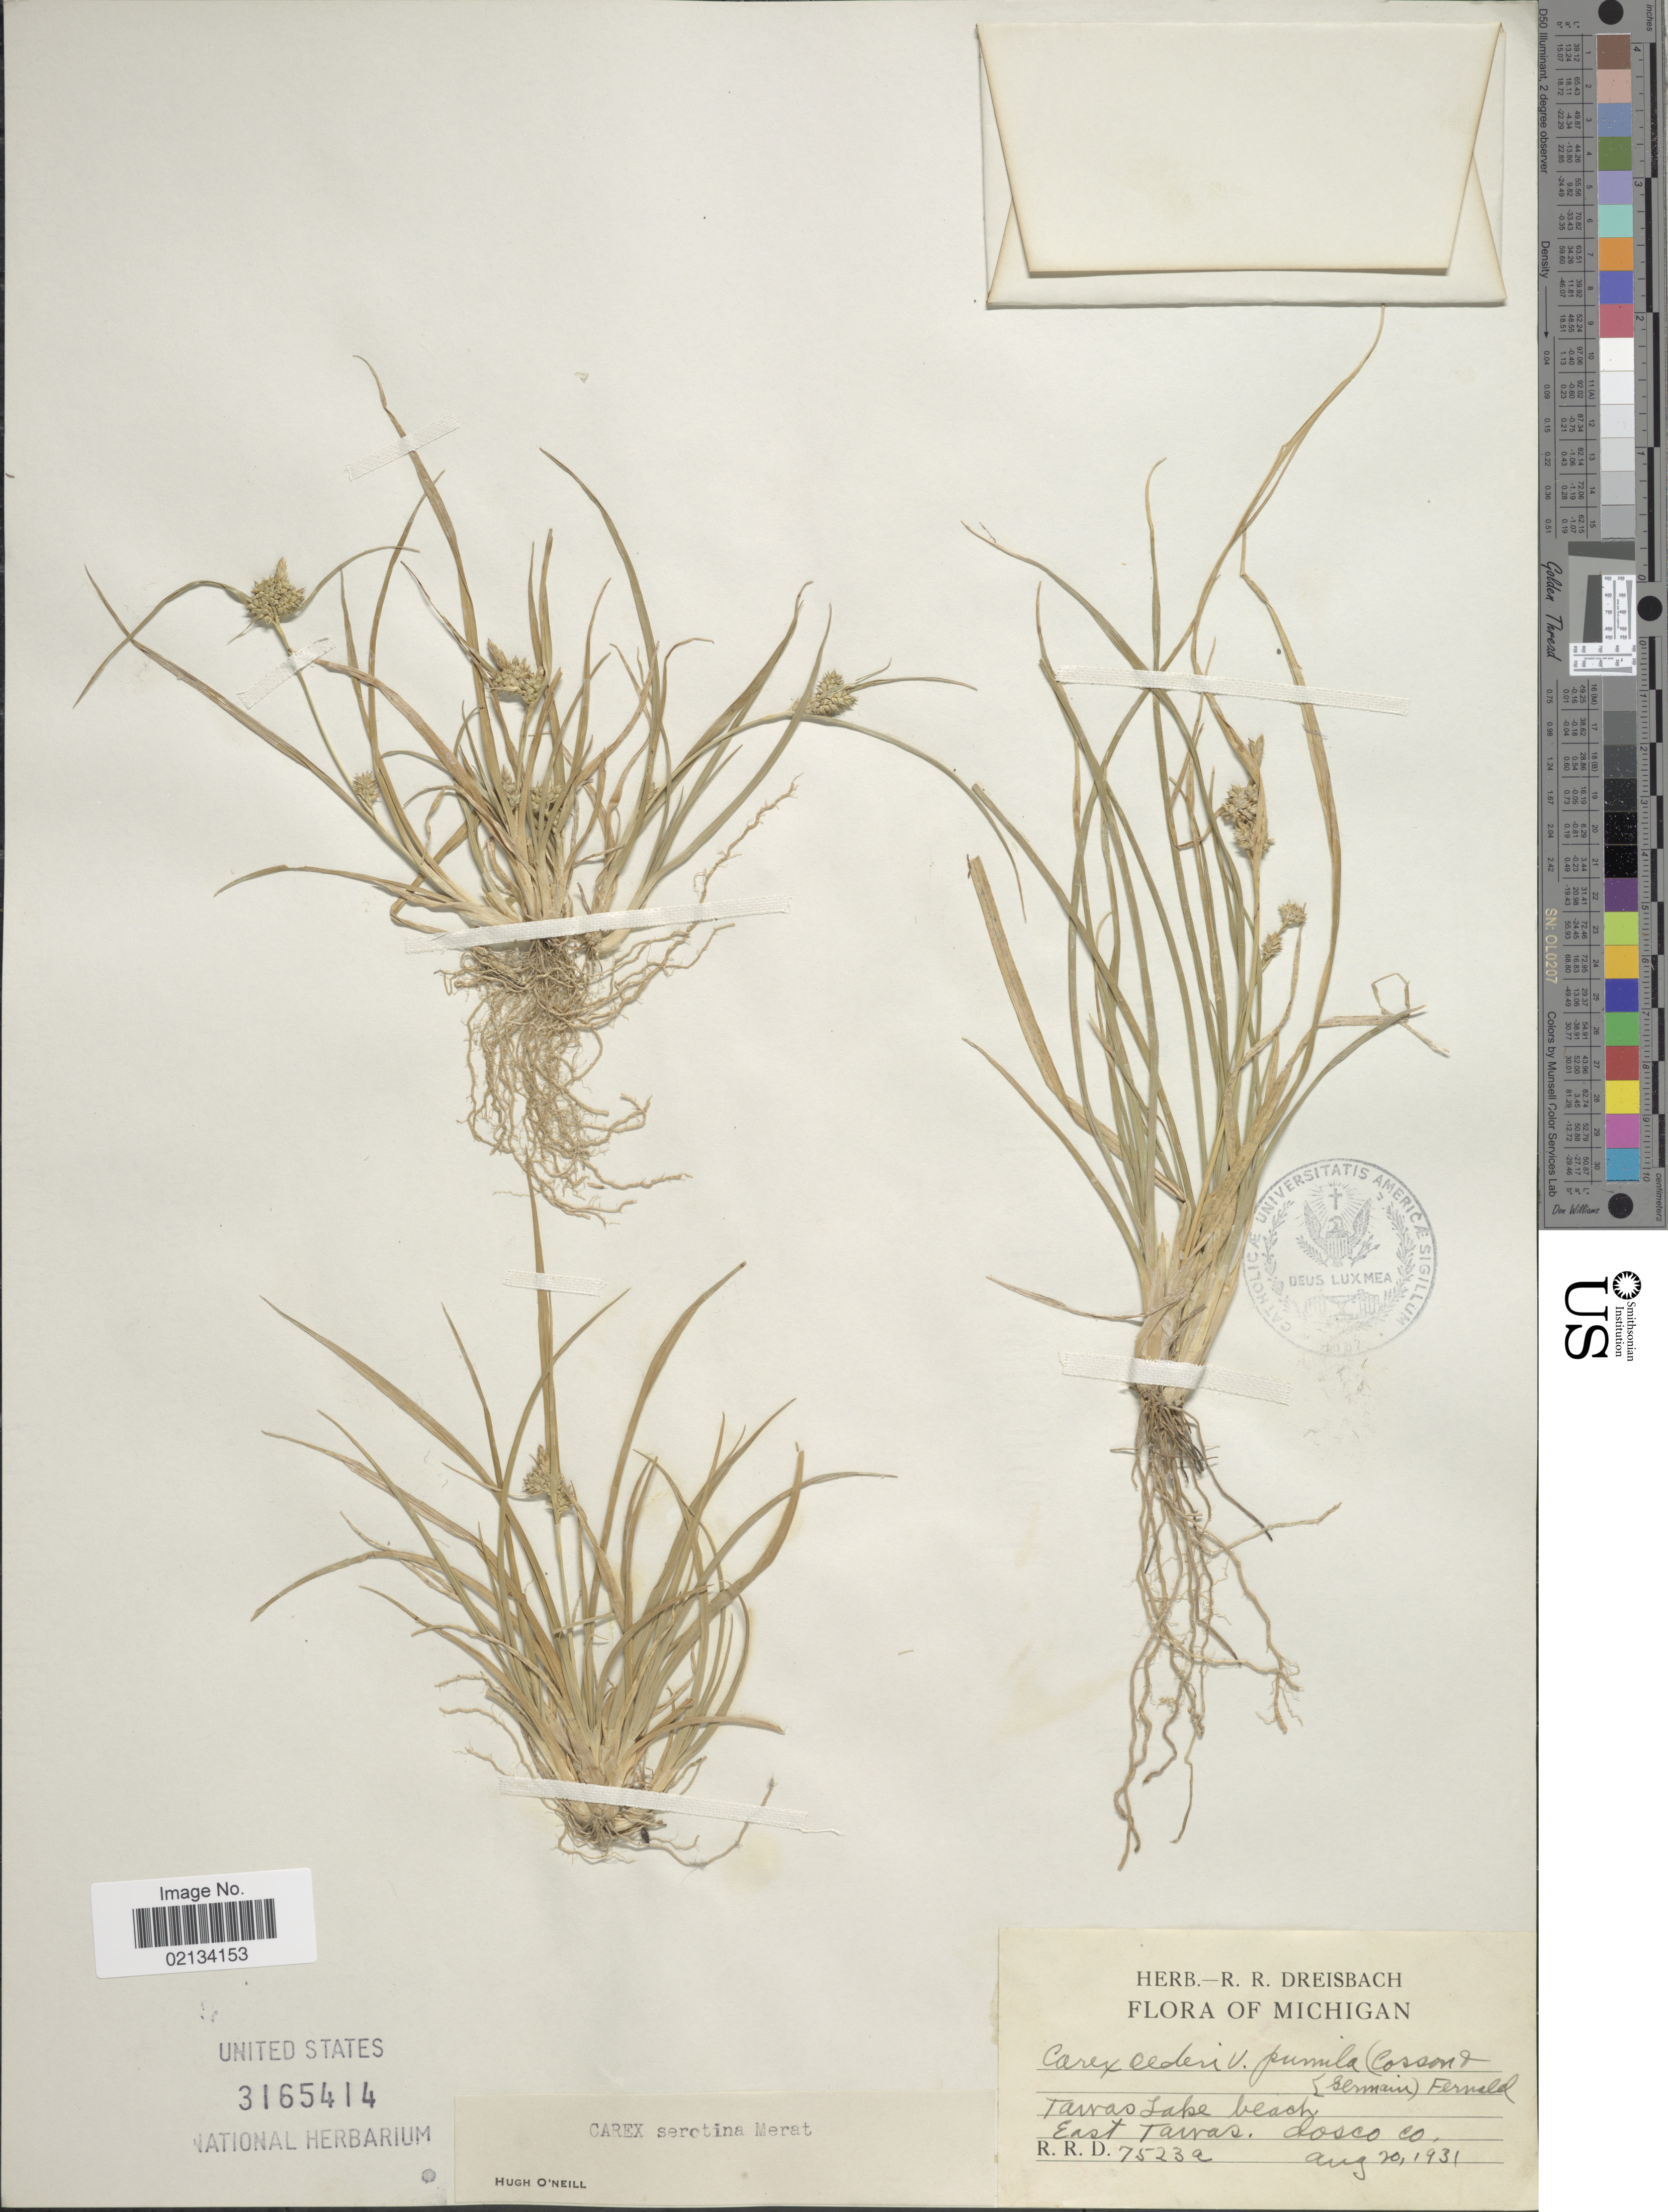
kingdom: Plantae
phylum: Tracheophyta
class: Liliopsida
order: Poales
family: Cyperaceae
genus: Carex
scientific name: Carex oederi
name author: Retz.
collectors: R. Dreisbach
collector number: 7523a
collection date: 1931-08-20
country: United States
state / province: Michigan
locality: Tawas Lake beach, East Tawas, Iosco Co.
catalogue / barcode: US 3165414